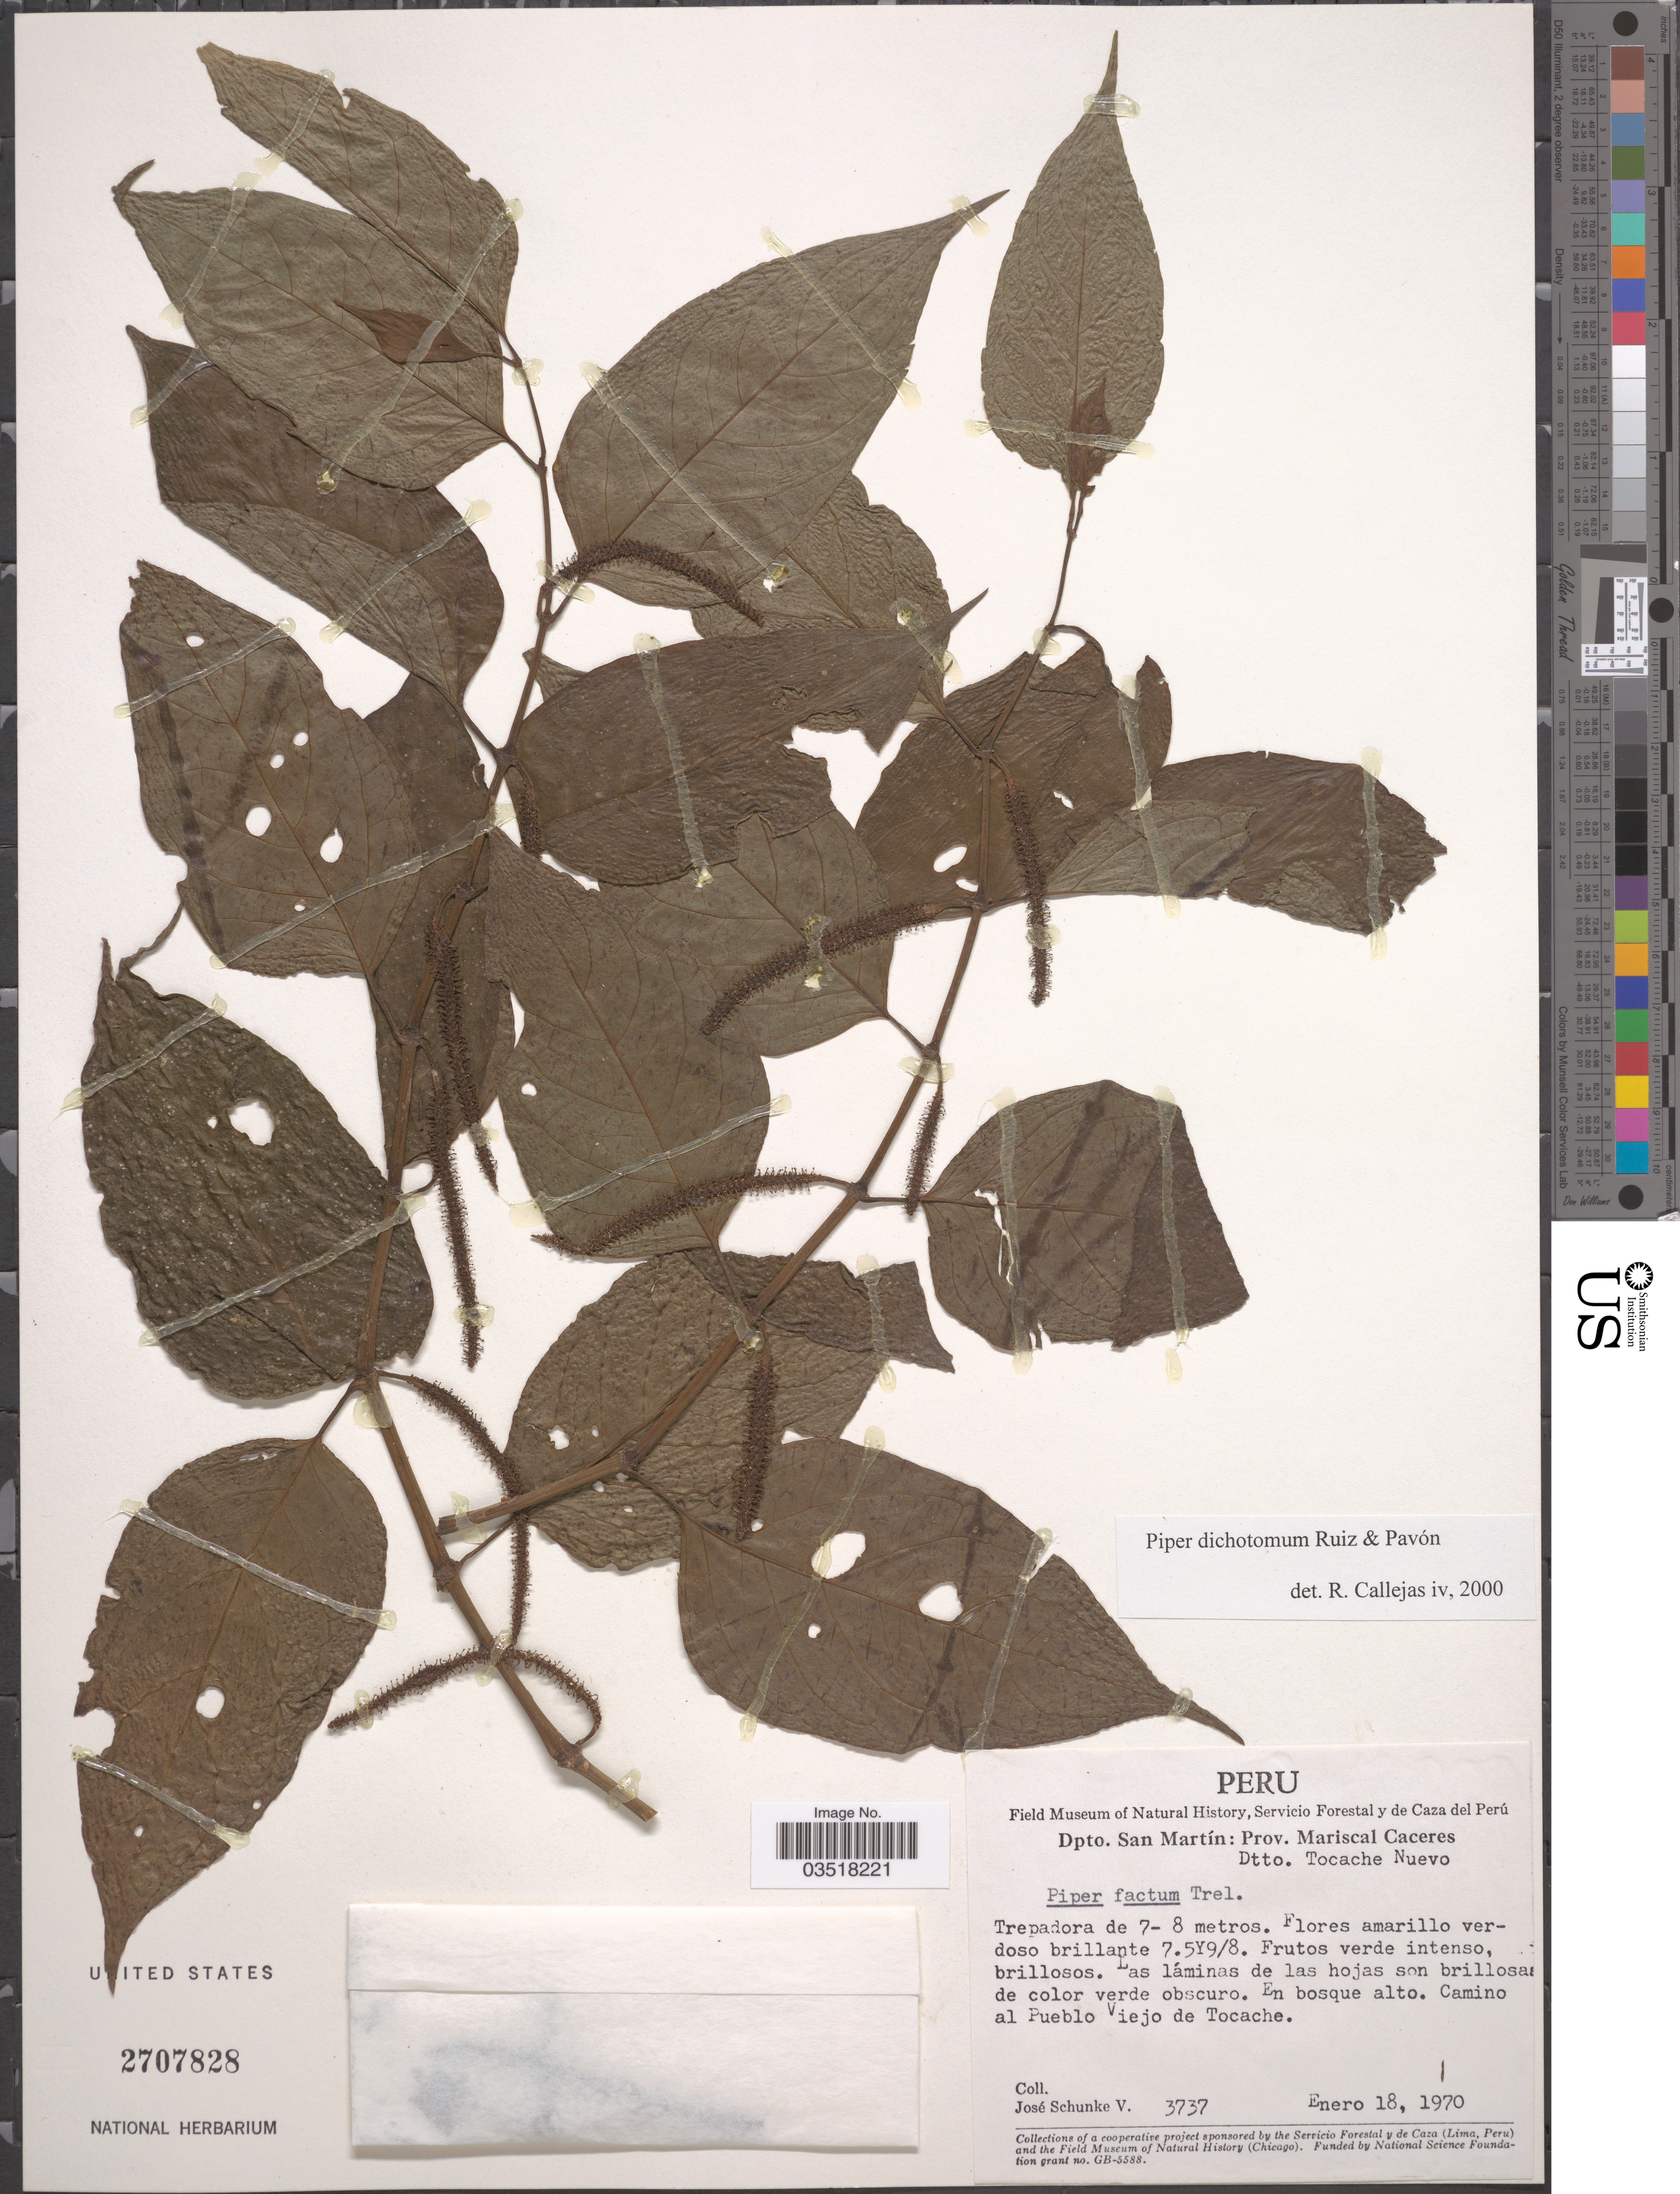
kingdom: Plantae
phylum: Tracheophyta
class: Magnoliopsida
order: Piperales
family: Piperaceae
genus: Piper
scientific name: Piper dichotomum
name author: Ruiz & Pav.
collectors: J. Schunke Vigo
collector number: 3737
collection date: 1970-01-18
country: Peru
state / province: San Martín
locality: Dpto. San Martín: Prov.: Mariscal Caceres. Dtto. Tocache Nuevo. Camino al Pueblo Viejo de Tocache.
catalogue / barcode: US 2707828